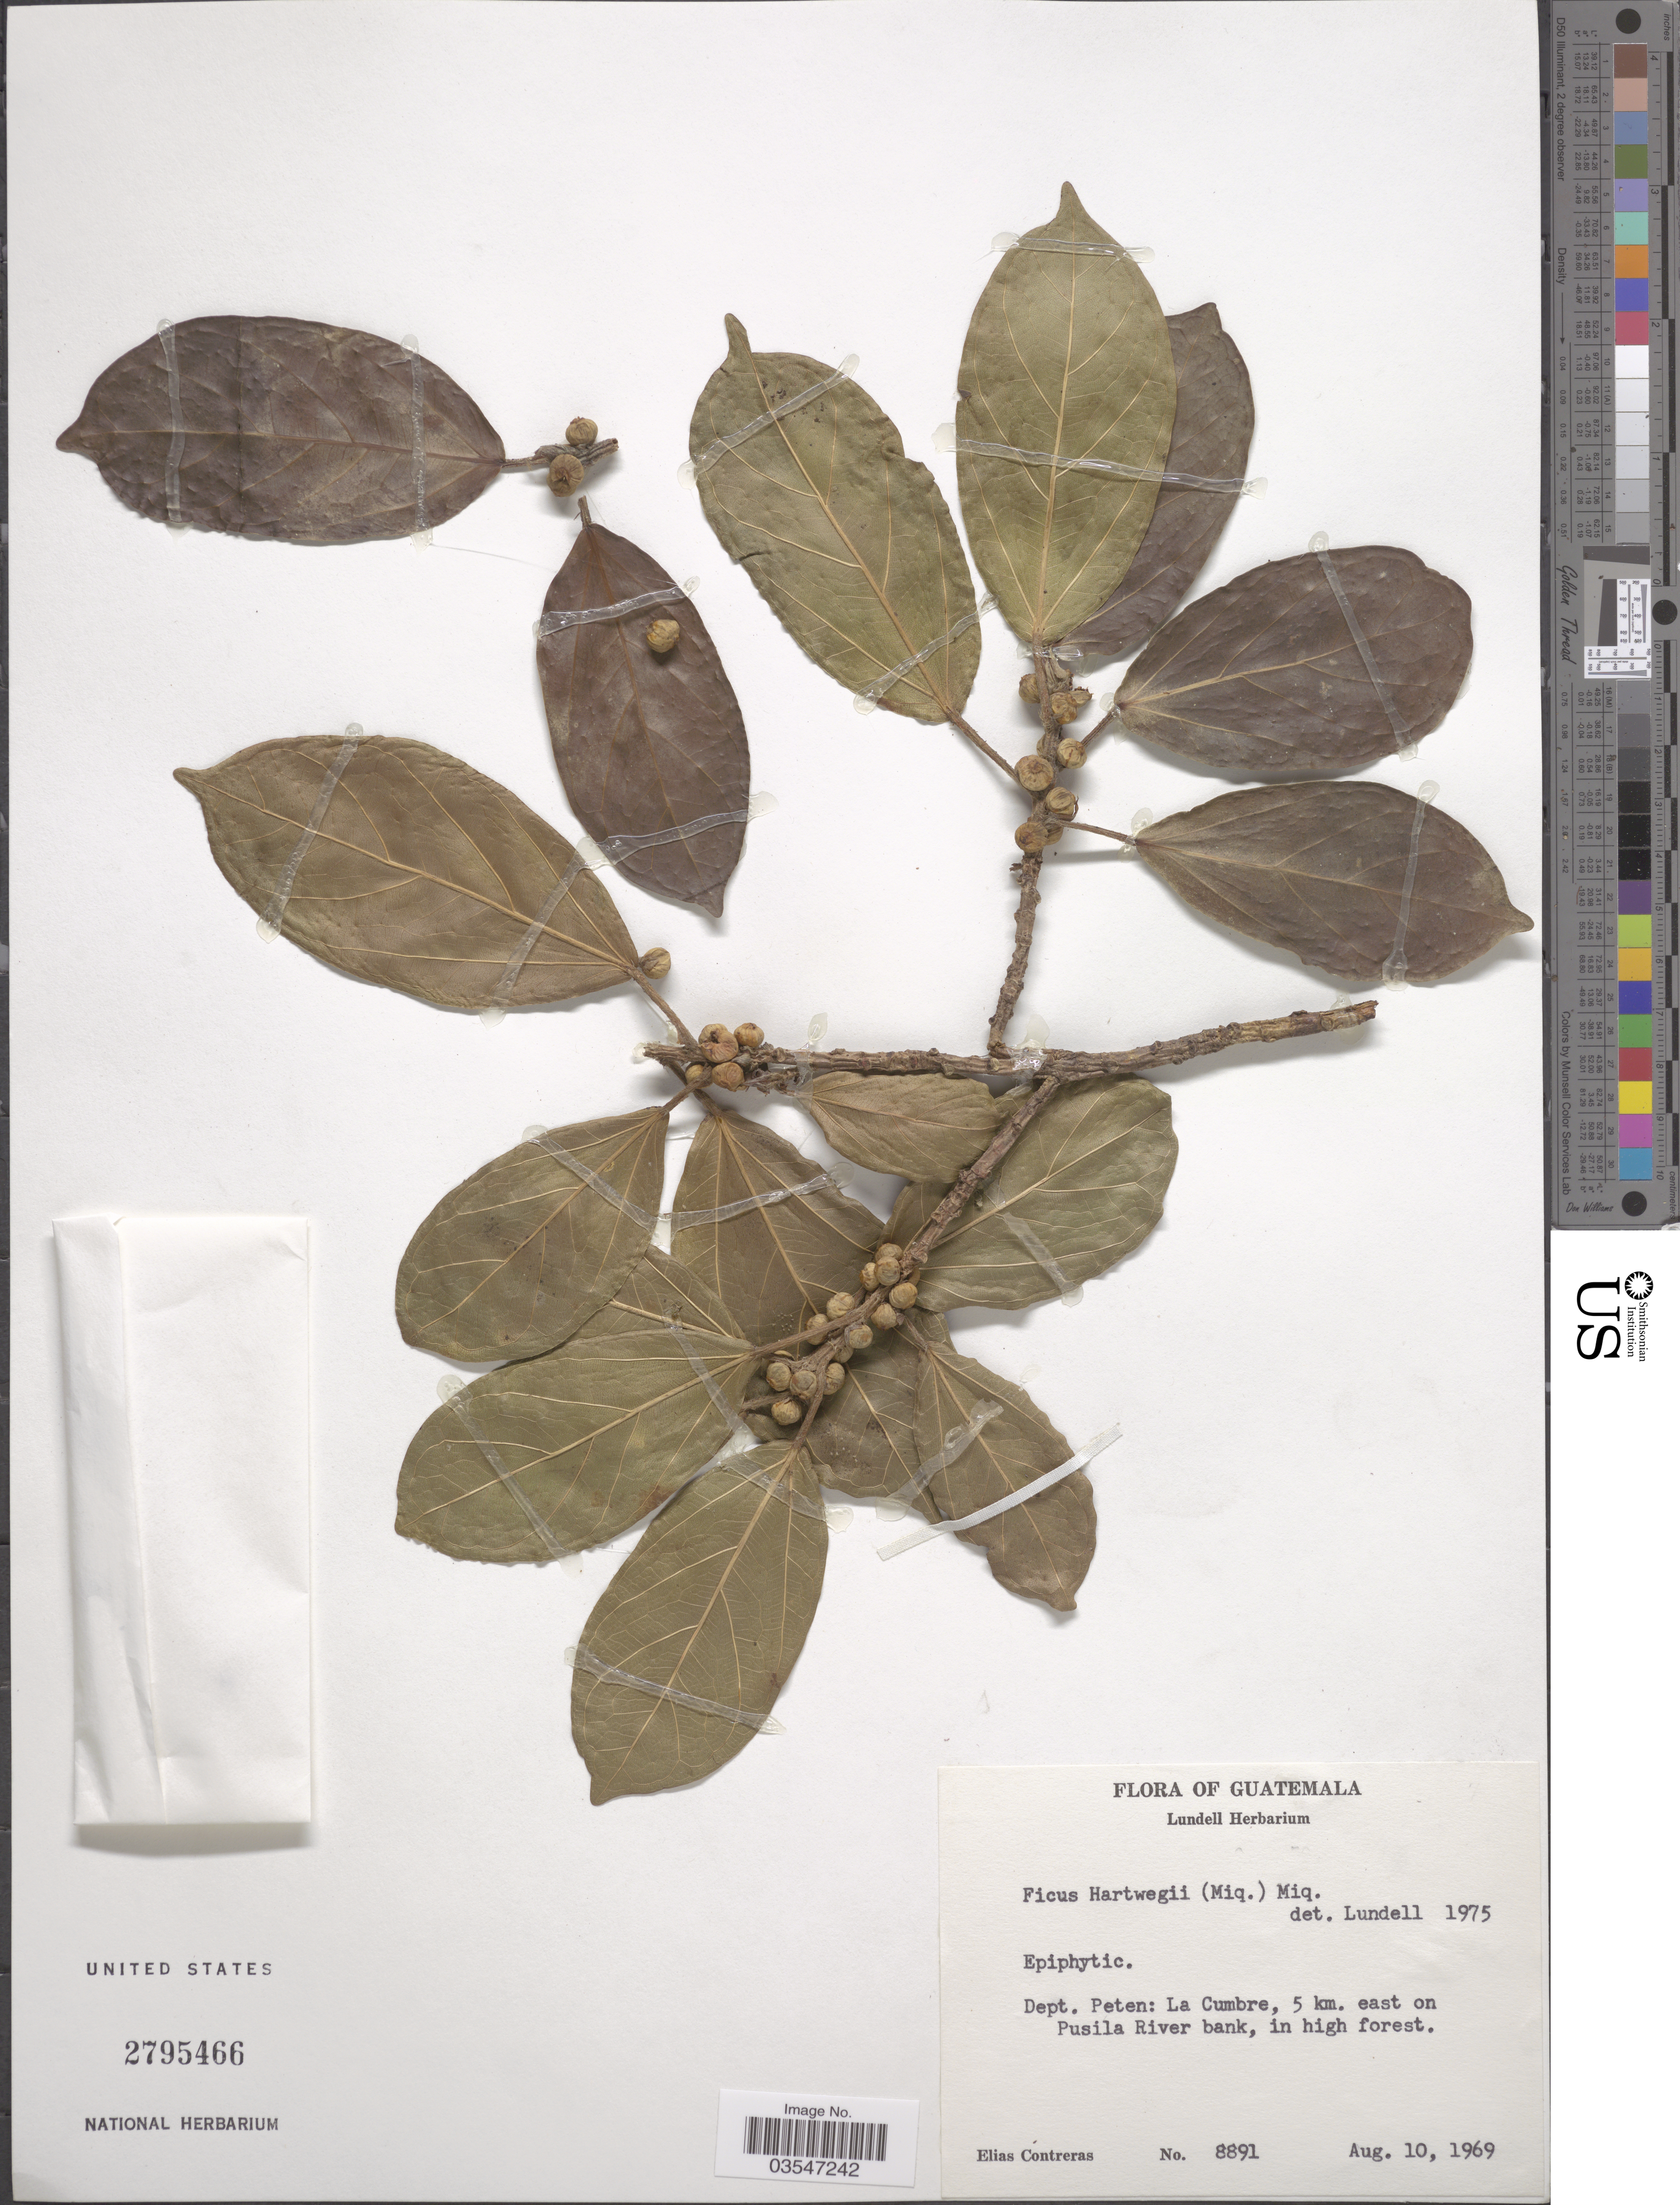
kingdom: Plantae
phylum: Tracheophyta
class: Magnoliopsida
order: Rosales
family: Moraceae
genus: Ficus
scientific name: Ficus hartwegii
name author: (Miq.) Miq.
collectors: E. Contreras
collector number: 8891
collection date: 1969-08-10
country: Guatemala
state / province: El Peten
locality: Dept. Peten: La Cumbre, 5 km. east on Pusila River bank, in high forest.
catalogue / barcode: US 2795466